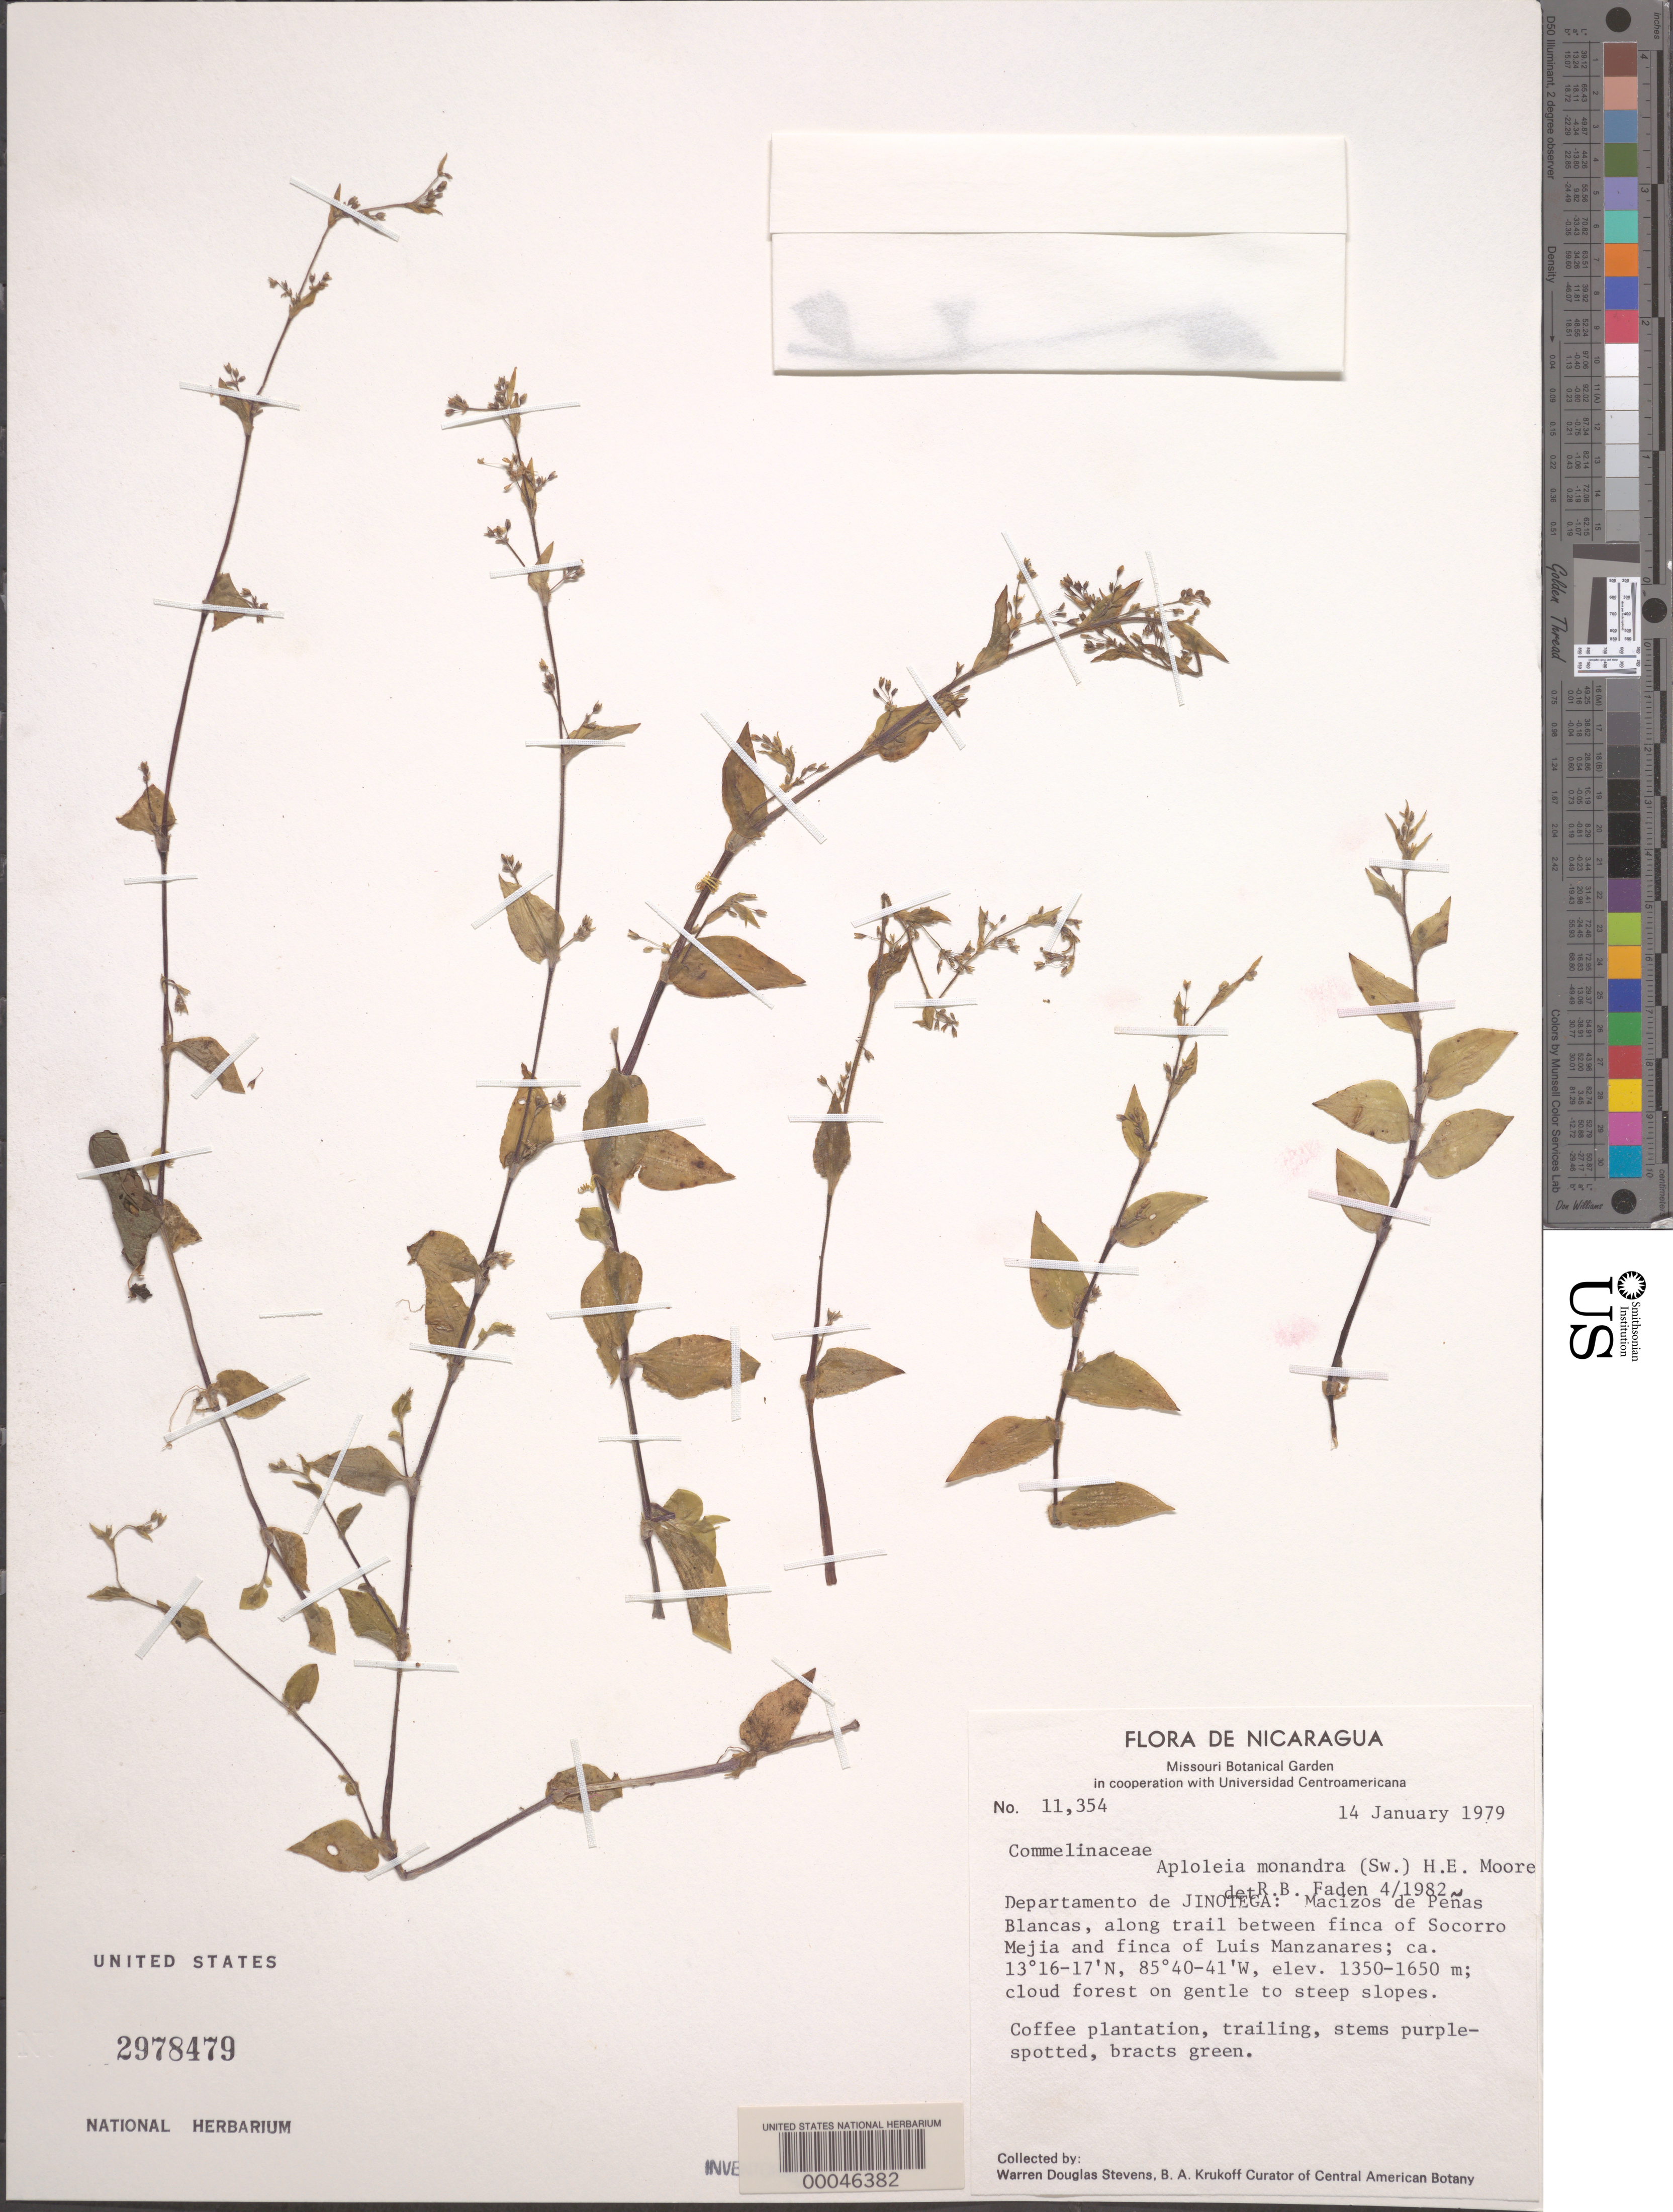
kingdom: Plantae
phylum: Tracheophyta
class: Liliopsida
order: Commelinales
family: Commelinaceae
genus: Callisia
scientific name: Callisia monandra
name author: (Sw.) Schult. & Schult. f.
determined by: Faden, Robert B., (US), Smithsonian Institution - National Museum of Natural History (UNITED STATES)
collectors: W. D. Stevens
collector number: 11354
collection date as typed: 14 Jan 1979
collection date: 1979-01-14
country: Nicaragua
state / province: Jinotega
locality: Macizos de penas blancas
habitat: Trailside, coffee plantation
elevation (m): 1350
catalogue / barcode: US 2978479